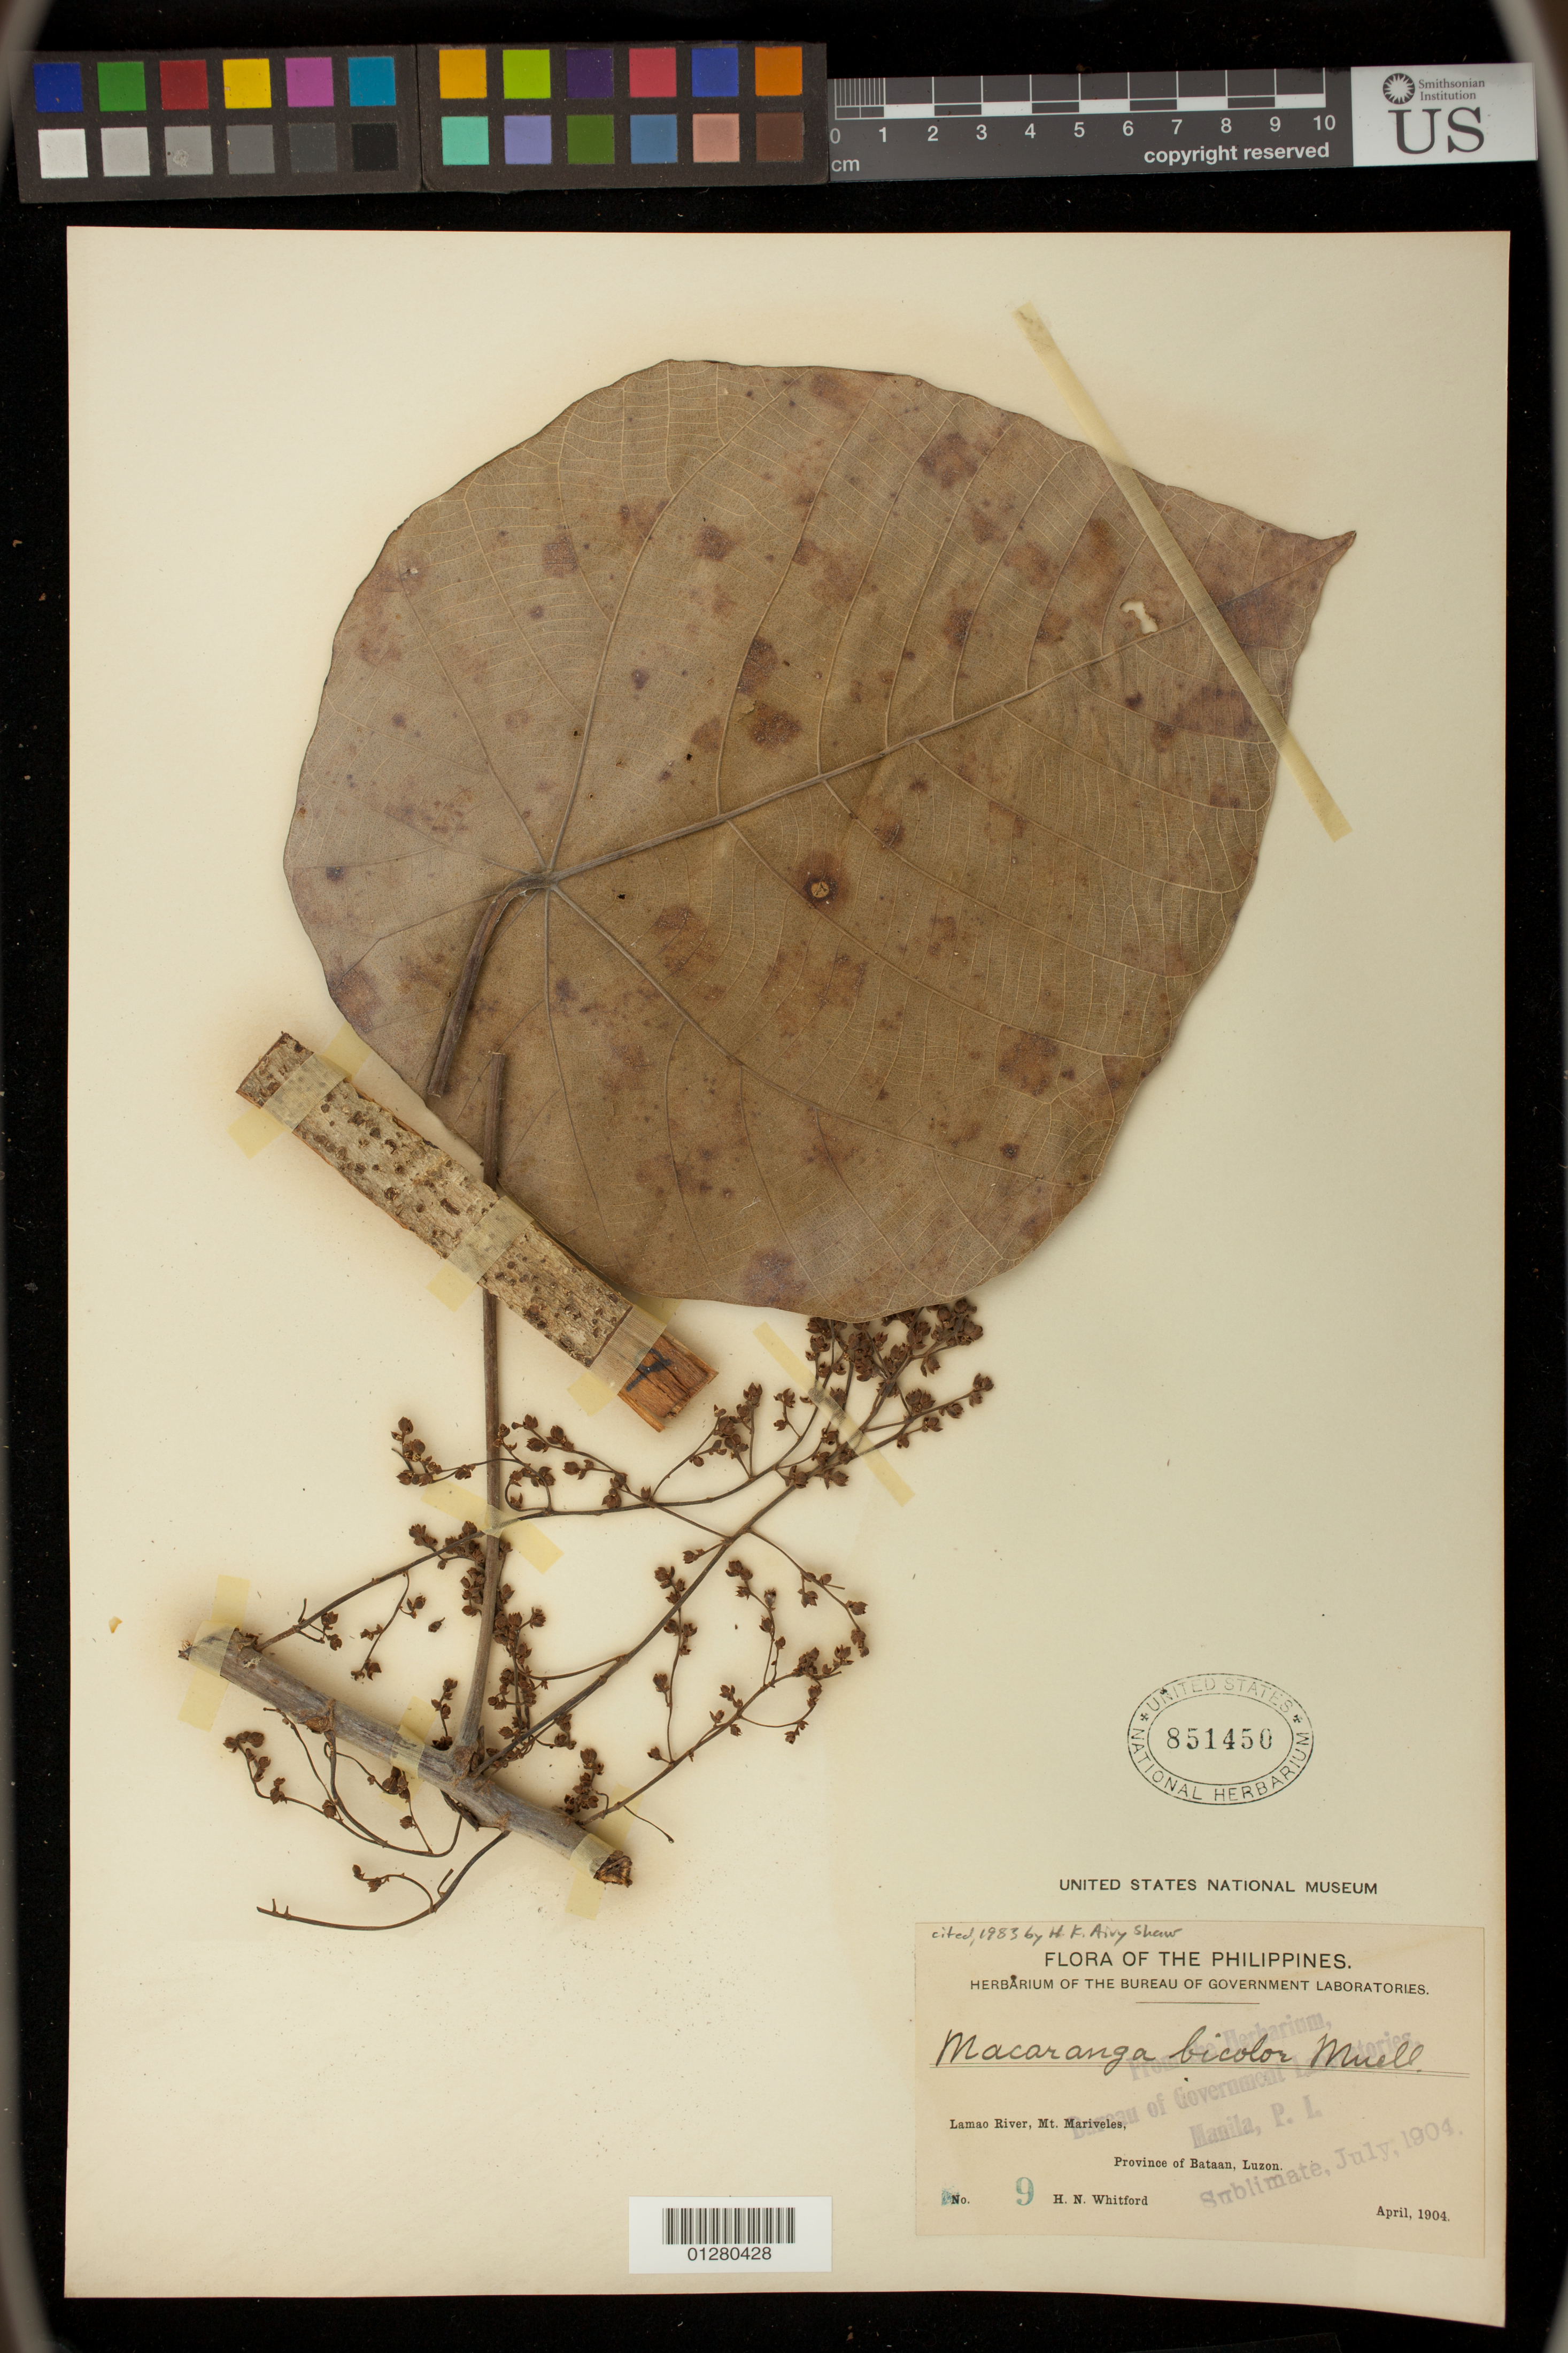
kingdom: Plantae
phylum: Tracheophyta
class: Magnoliopsida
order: Malpighiales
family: Euphorbiaceae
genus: Macaranga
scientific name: Macaranga bicolor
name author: Müll. Arg.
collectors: H. N. Whitford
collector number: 9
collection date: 1904-04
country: Philippines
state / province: Central Luzon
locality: Lamao River, Mt. Mariveles, Province of Bataan, Luzon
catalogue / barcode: US 851450